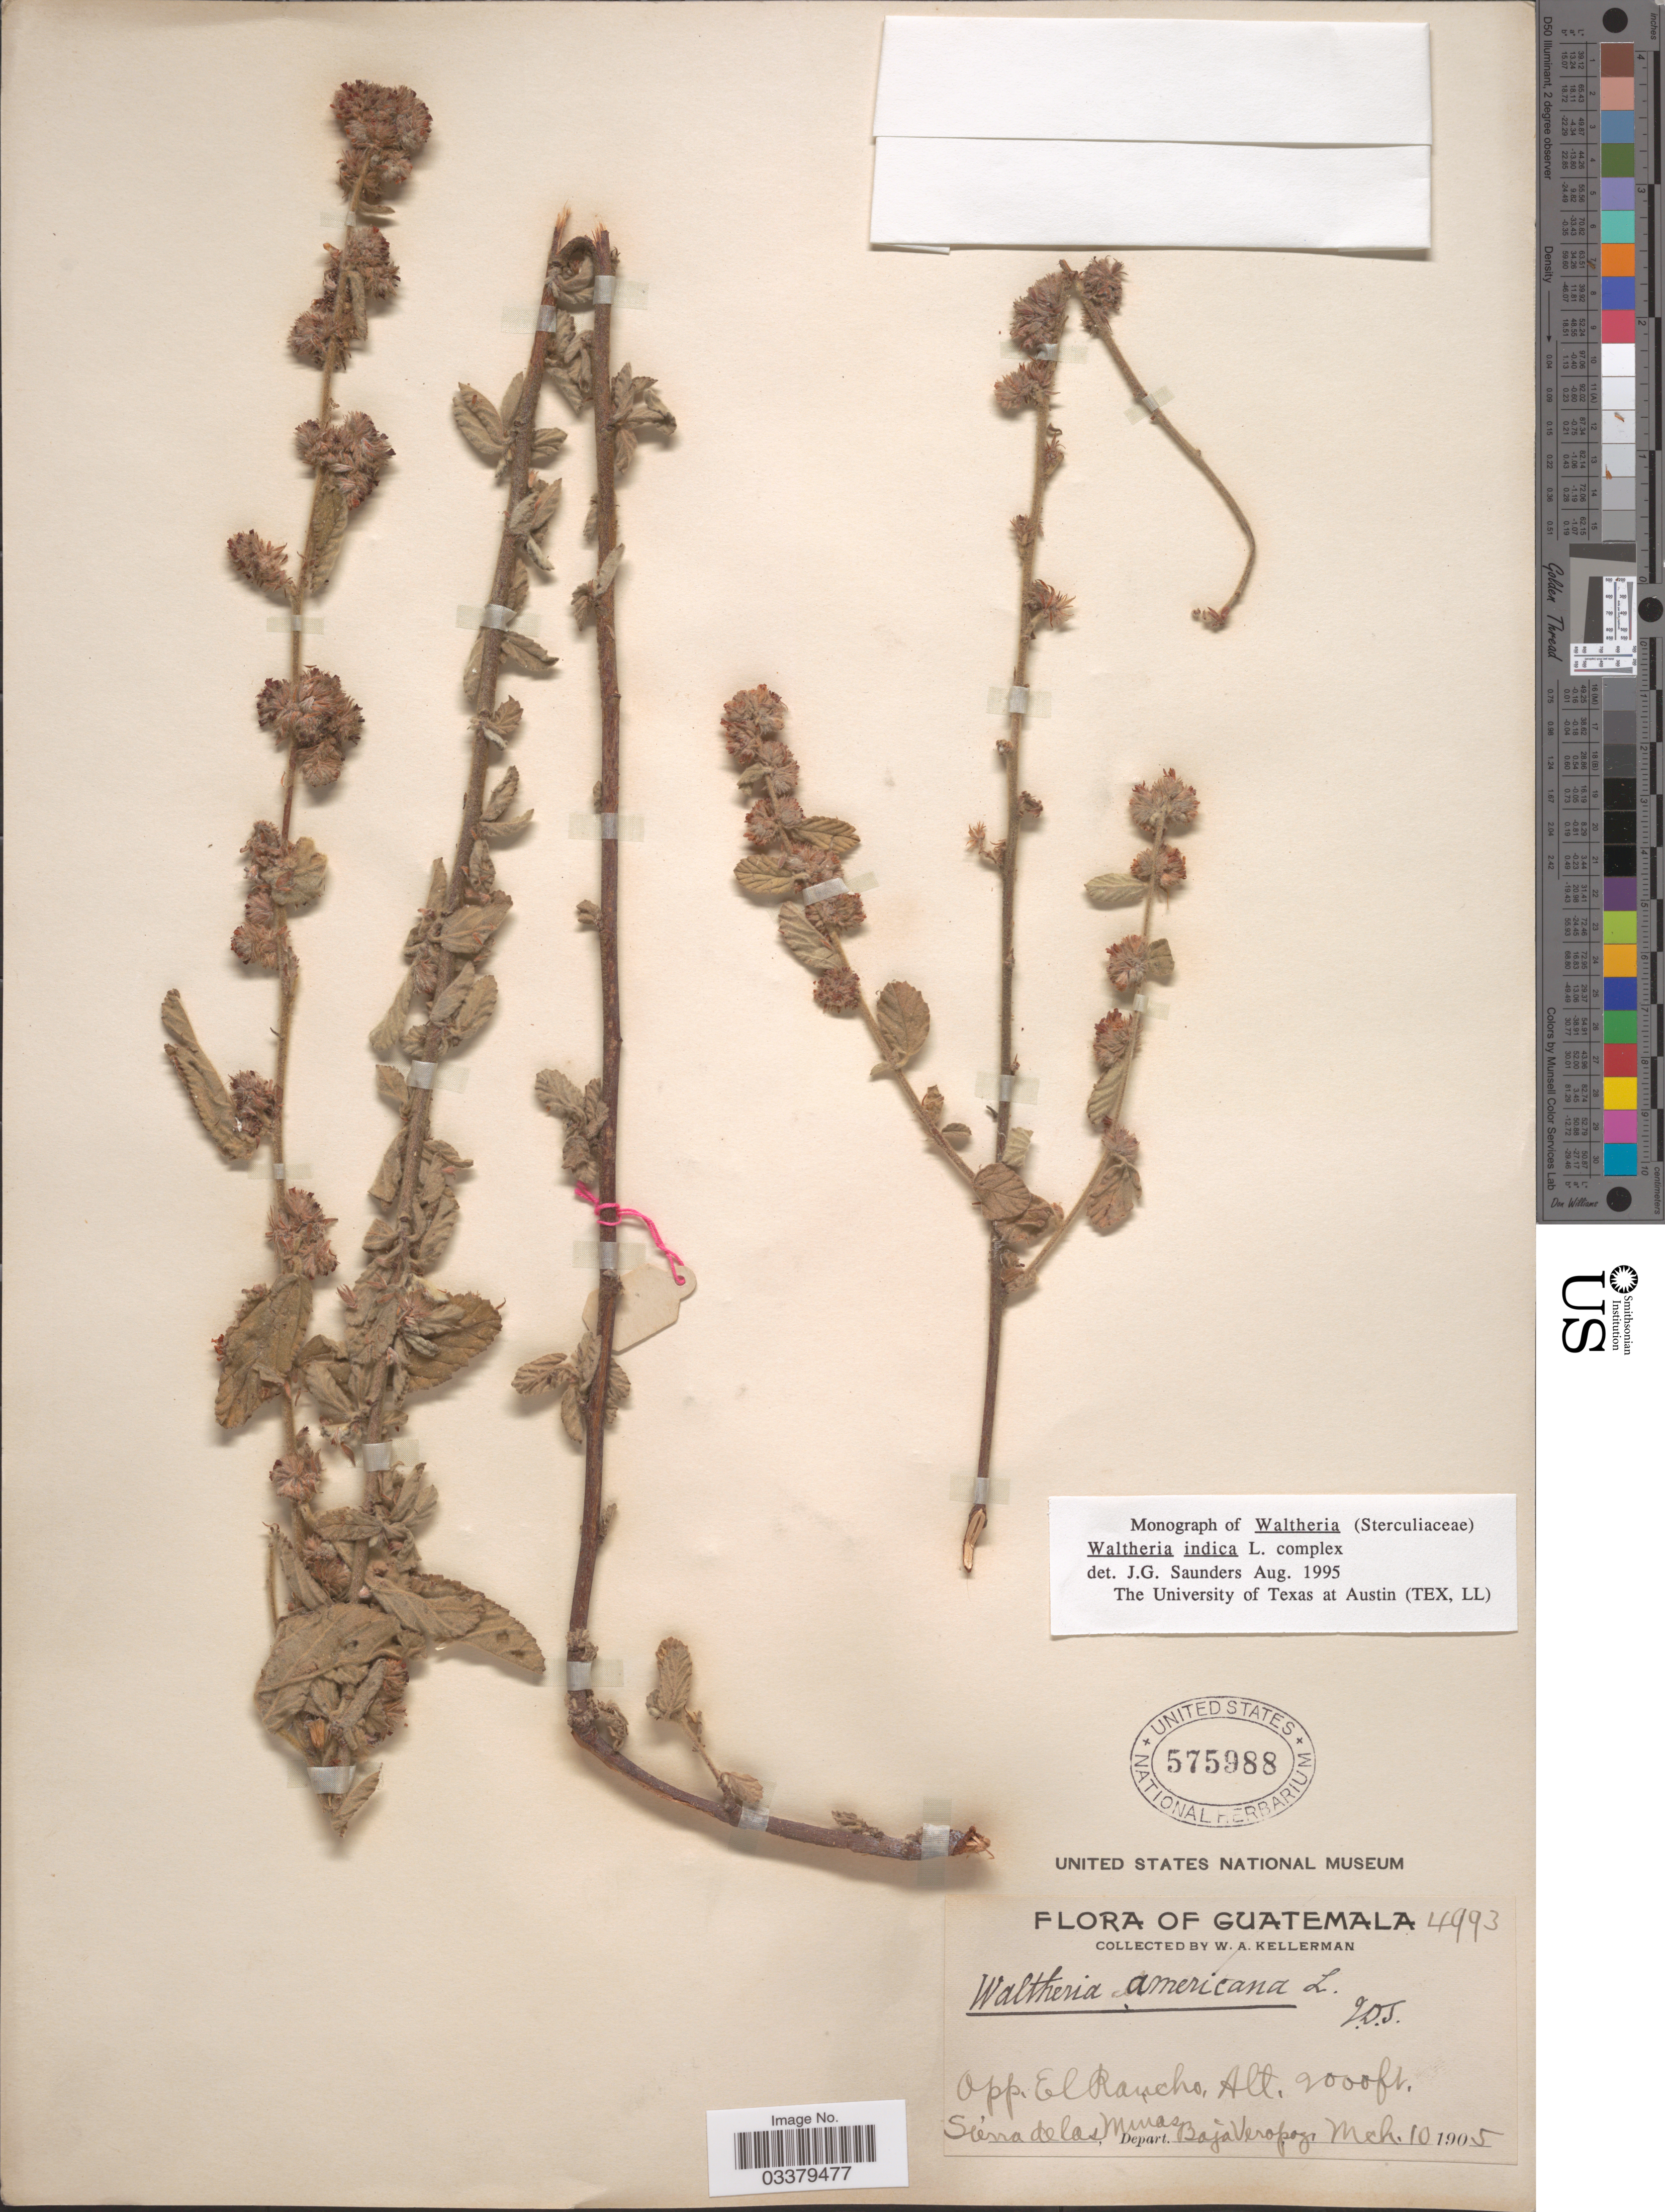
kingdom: Plantae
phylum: Tracheophyta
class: Magnoliopsida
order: Malvales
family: Malvaceae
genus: Waltheria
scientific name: Waltheria indica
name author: L.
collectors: W. Kellerman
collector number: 4993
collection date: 1905-03-10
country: Guatemala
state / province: Baja Verapaz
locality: Opp. El Rancho. Sierra de las Minas. Depart. Baja Verapaz.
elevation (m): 2743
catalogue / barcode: US 575988